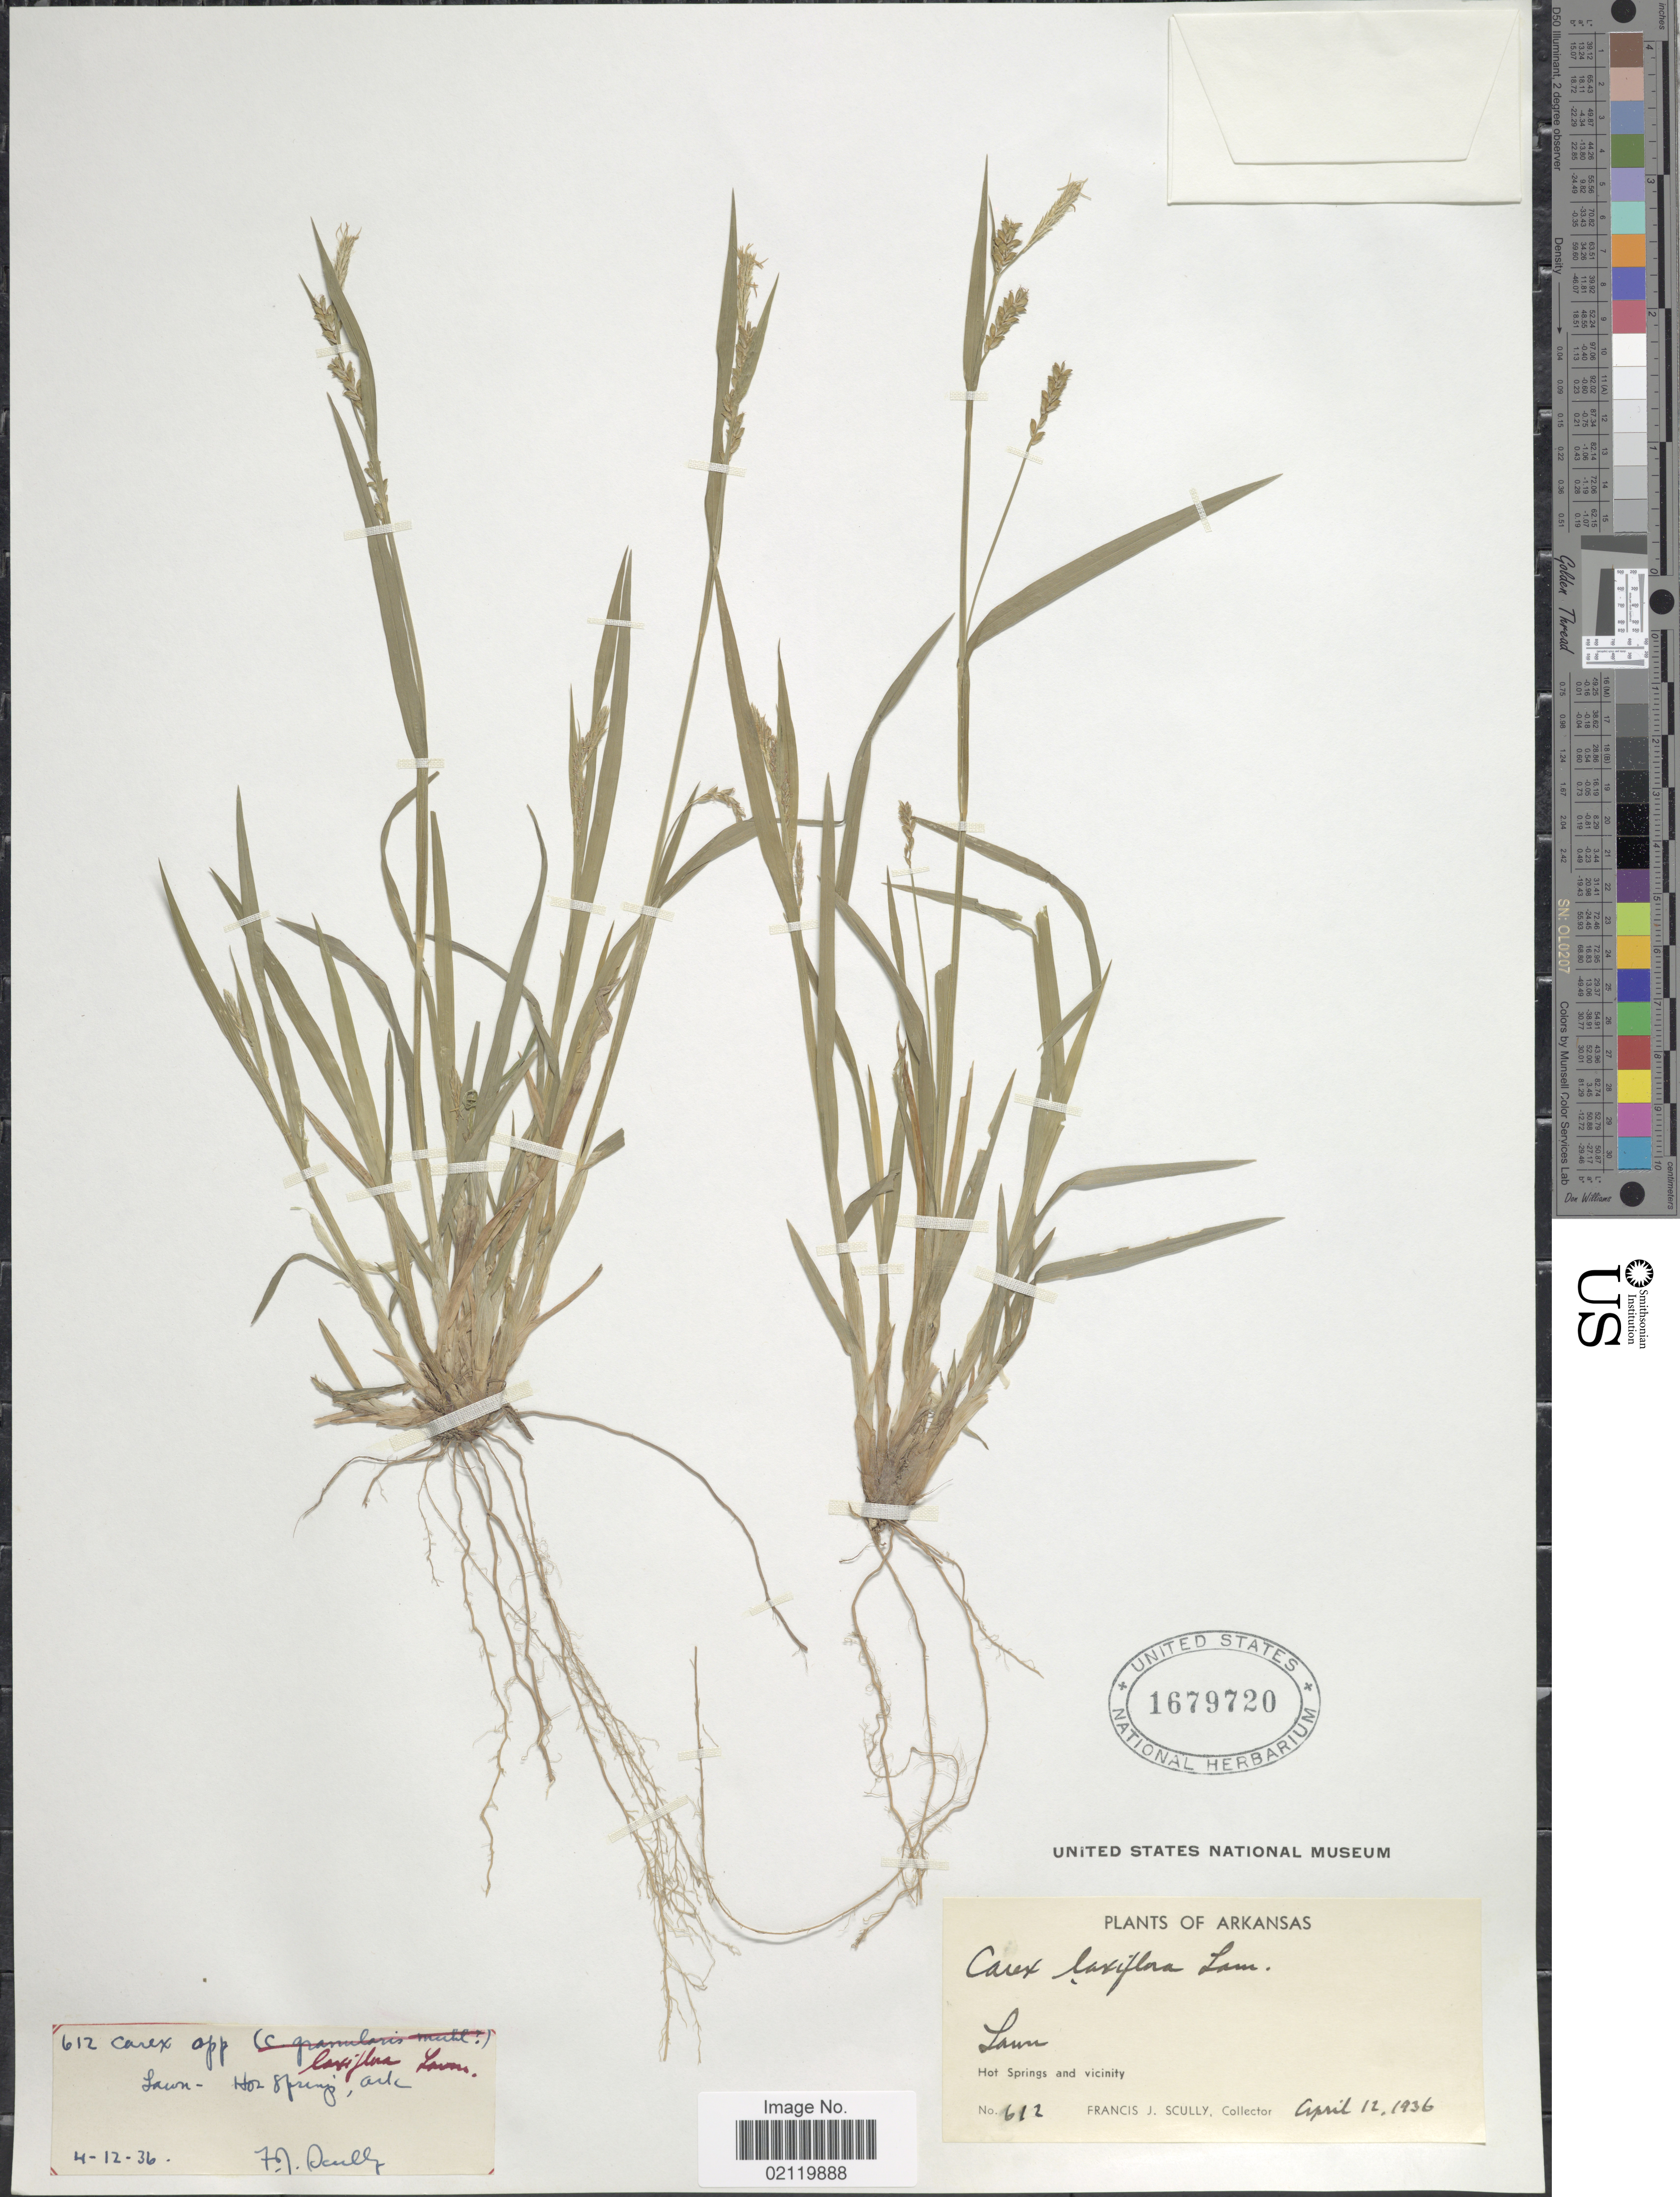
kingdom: Plantae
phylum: Tracheophyta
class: Liliopsida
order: Poales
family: Cyperaceae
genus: Carex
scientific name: Carex laxiflora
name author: Lam.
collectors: F. J. Scully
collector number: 612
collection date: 1936-04-12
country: United States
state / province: Arkansas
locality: Lawn. Hot Springs and vicinity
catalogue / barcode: US 1679720